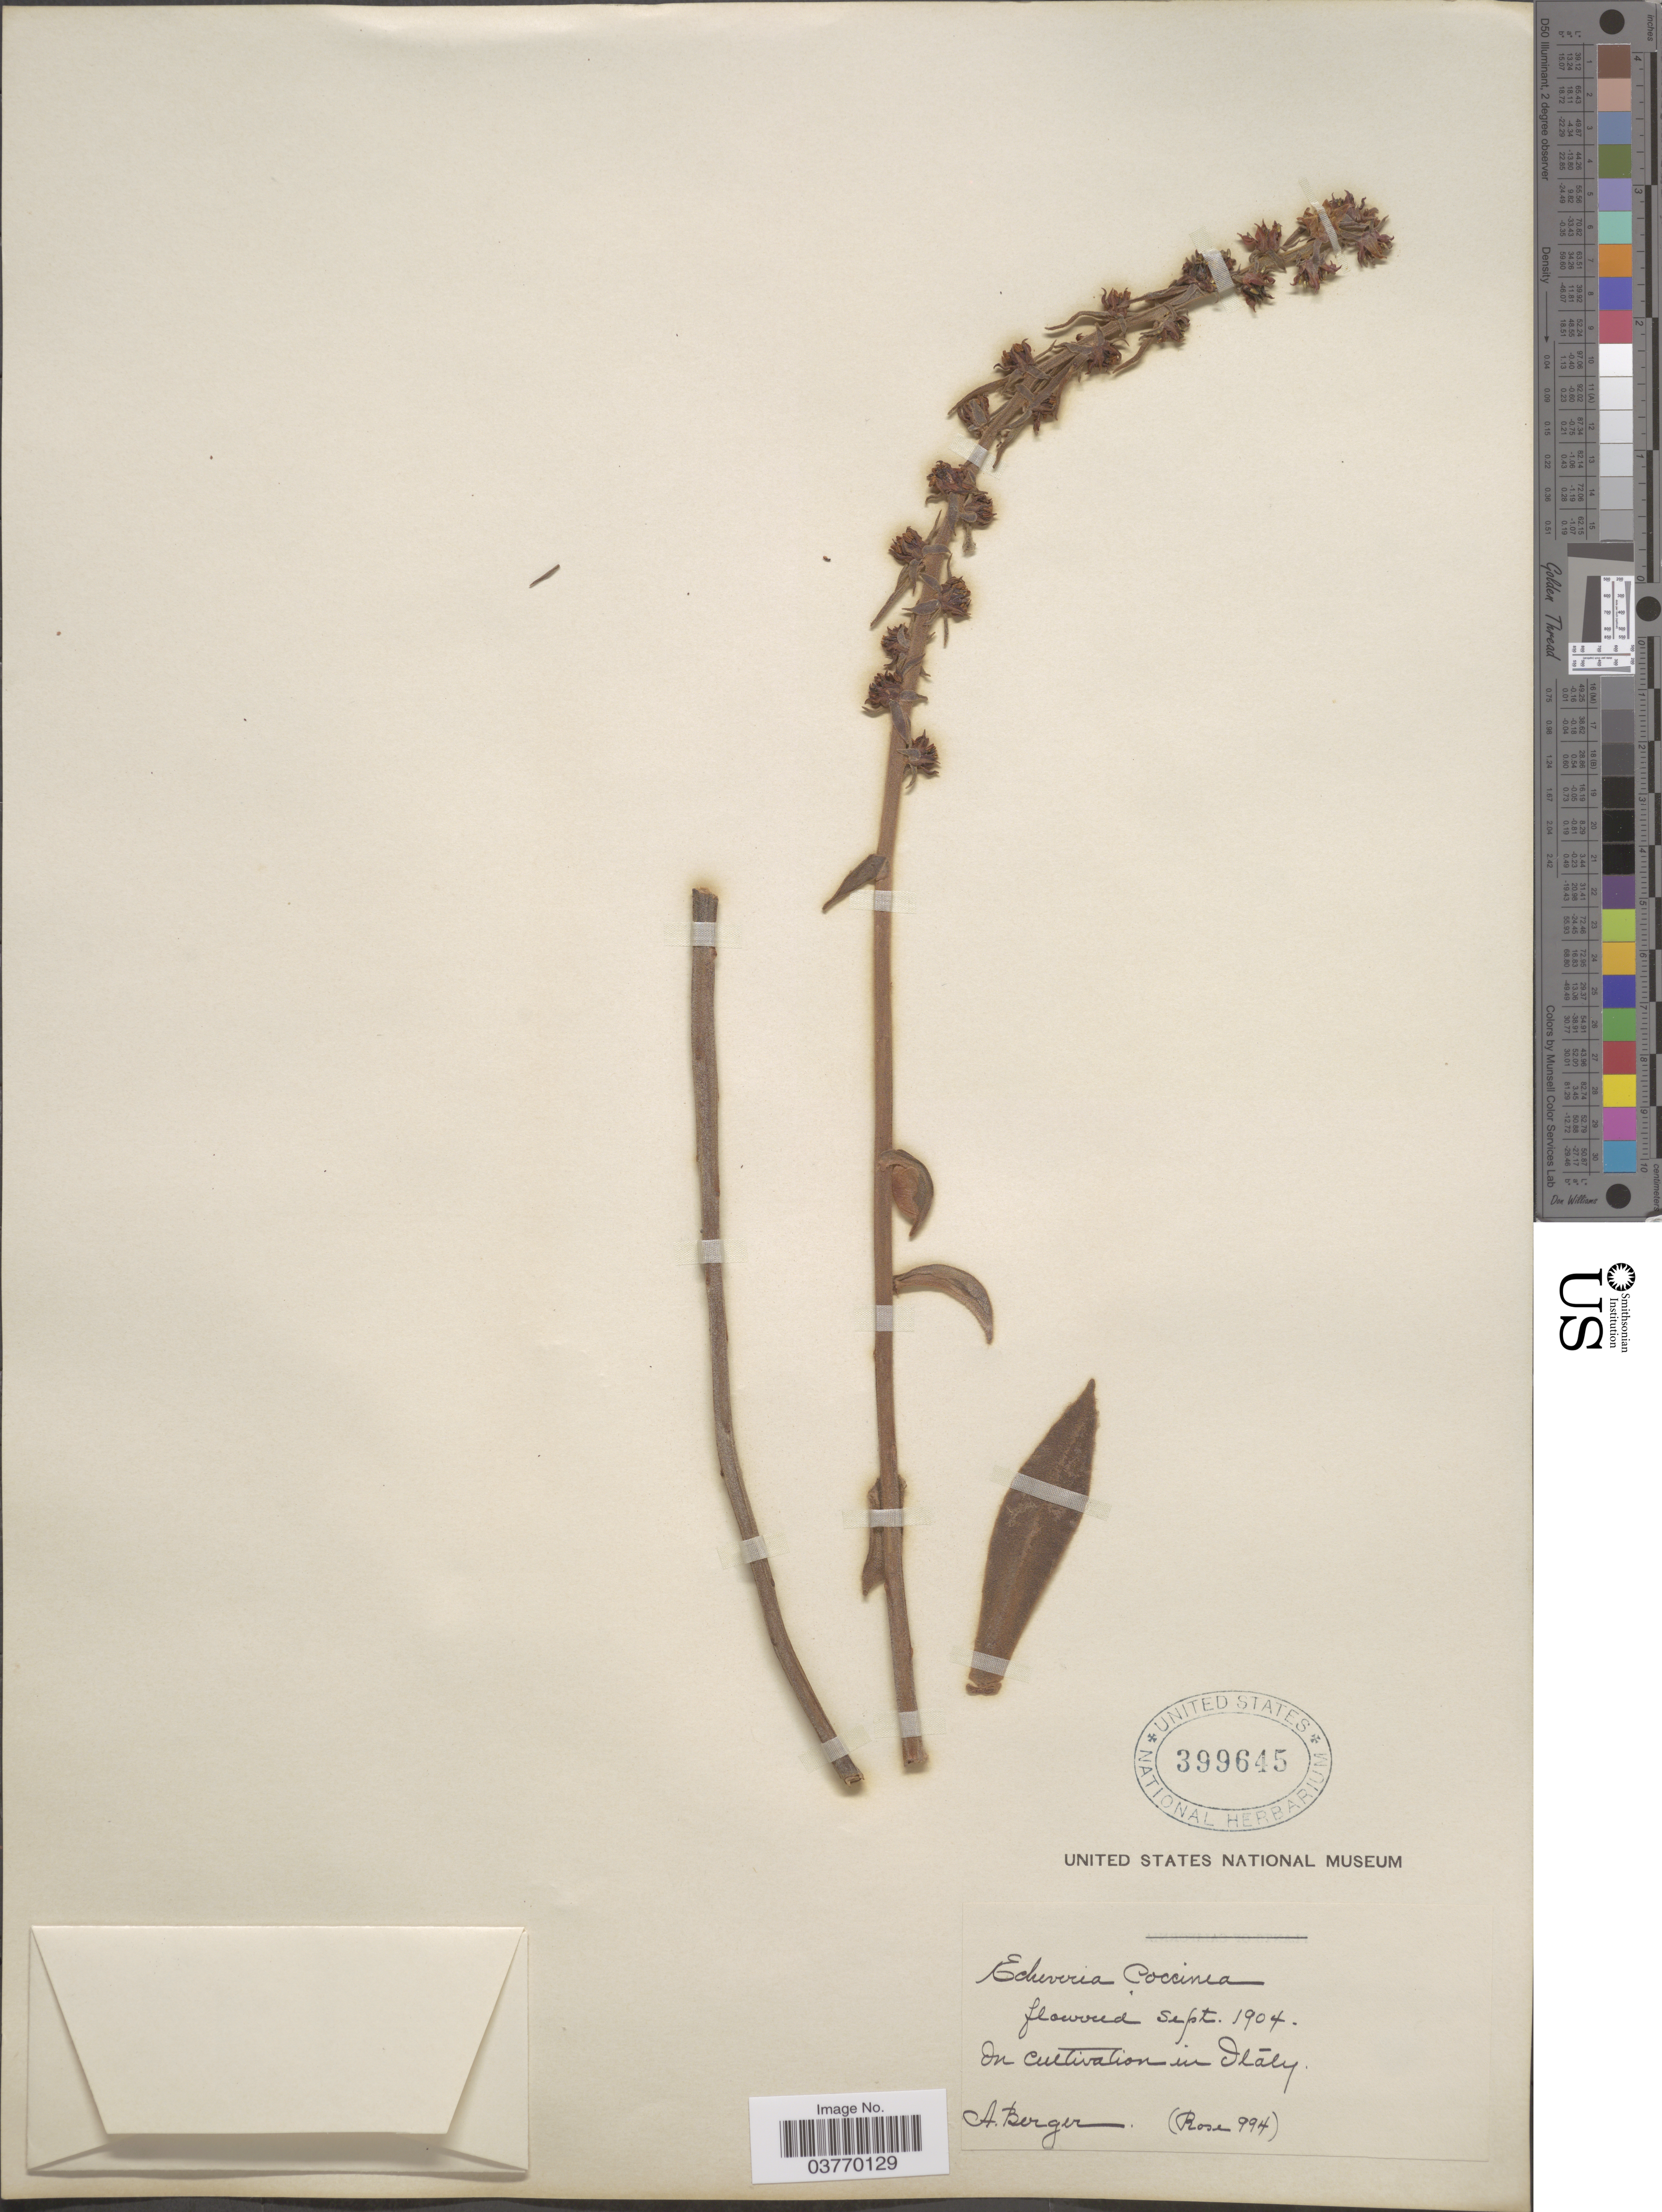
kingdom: Plantae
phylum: Tracheophyta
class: Magnoliopsida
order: Saxifragales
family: Crassulaceae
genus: Echeveria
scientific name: Echeveria coccinea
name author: (Cav.) DC.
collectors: A. Berger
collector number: Rose994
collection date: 1904-09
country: Italy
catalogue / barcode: US 399645